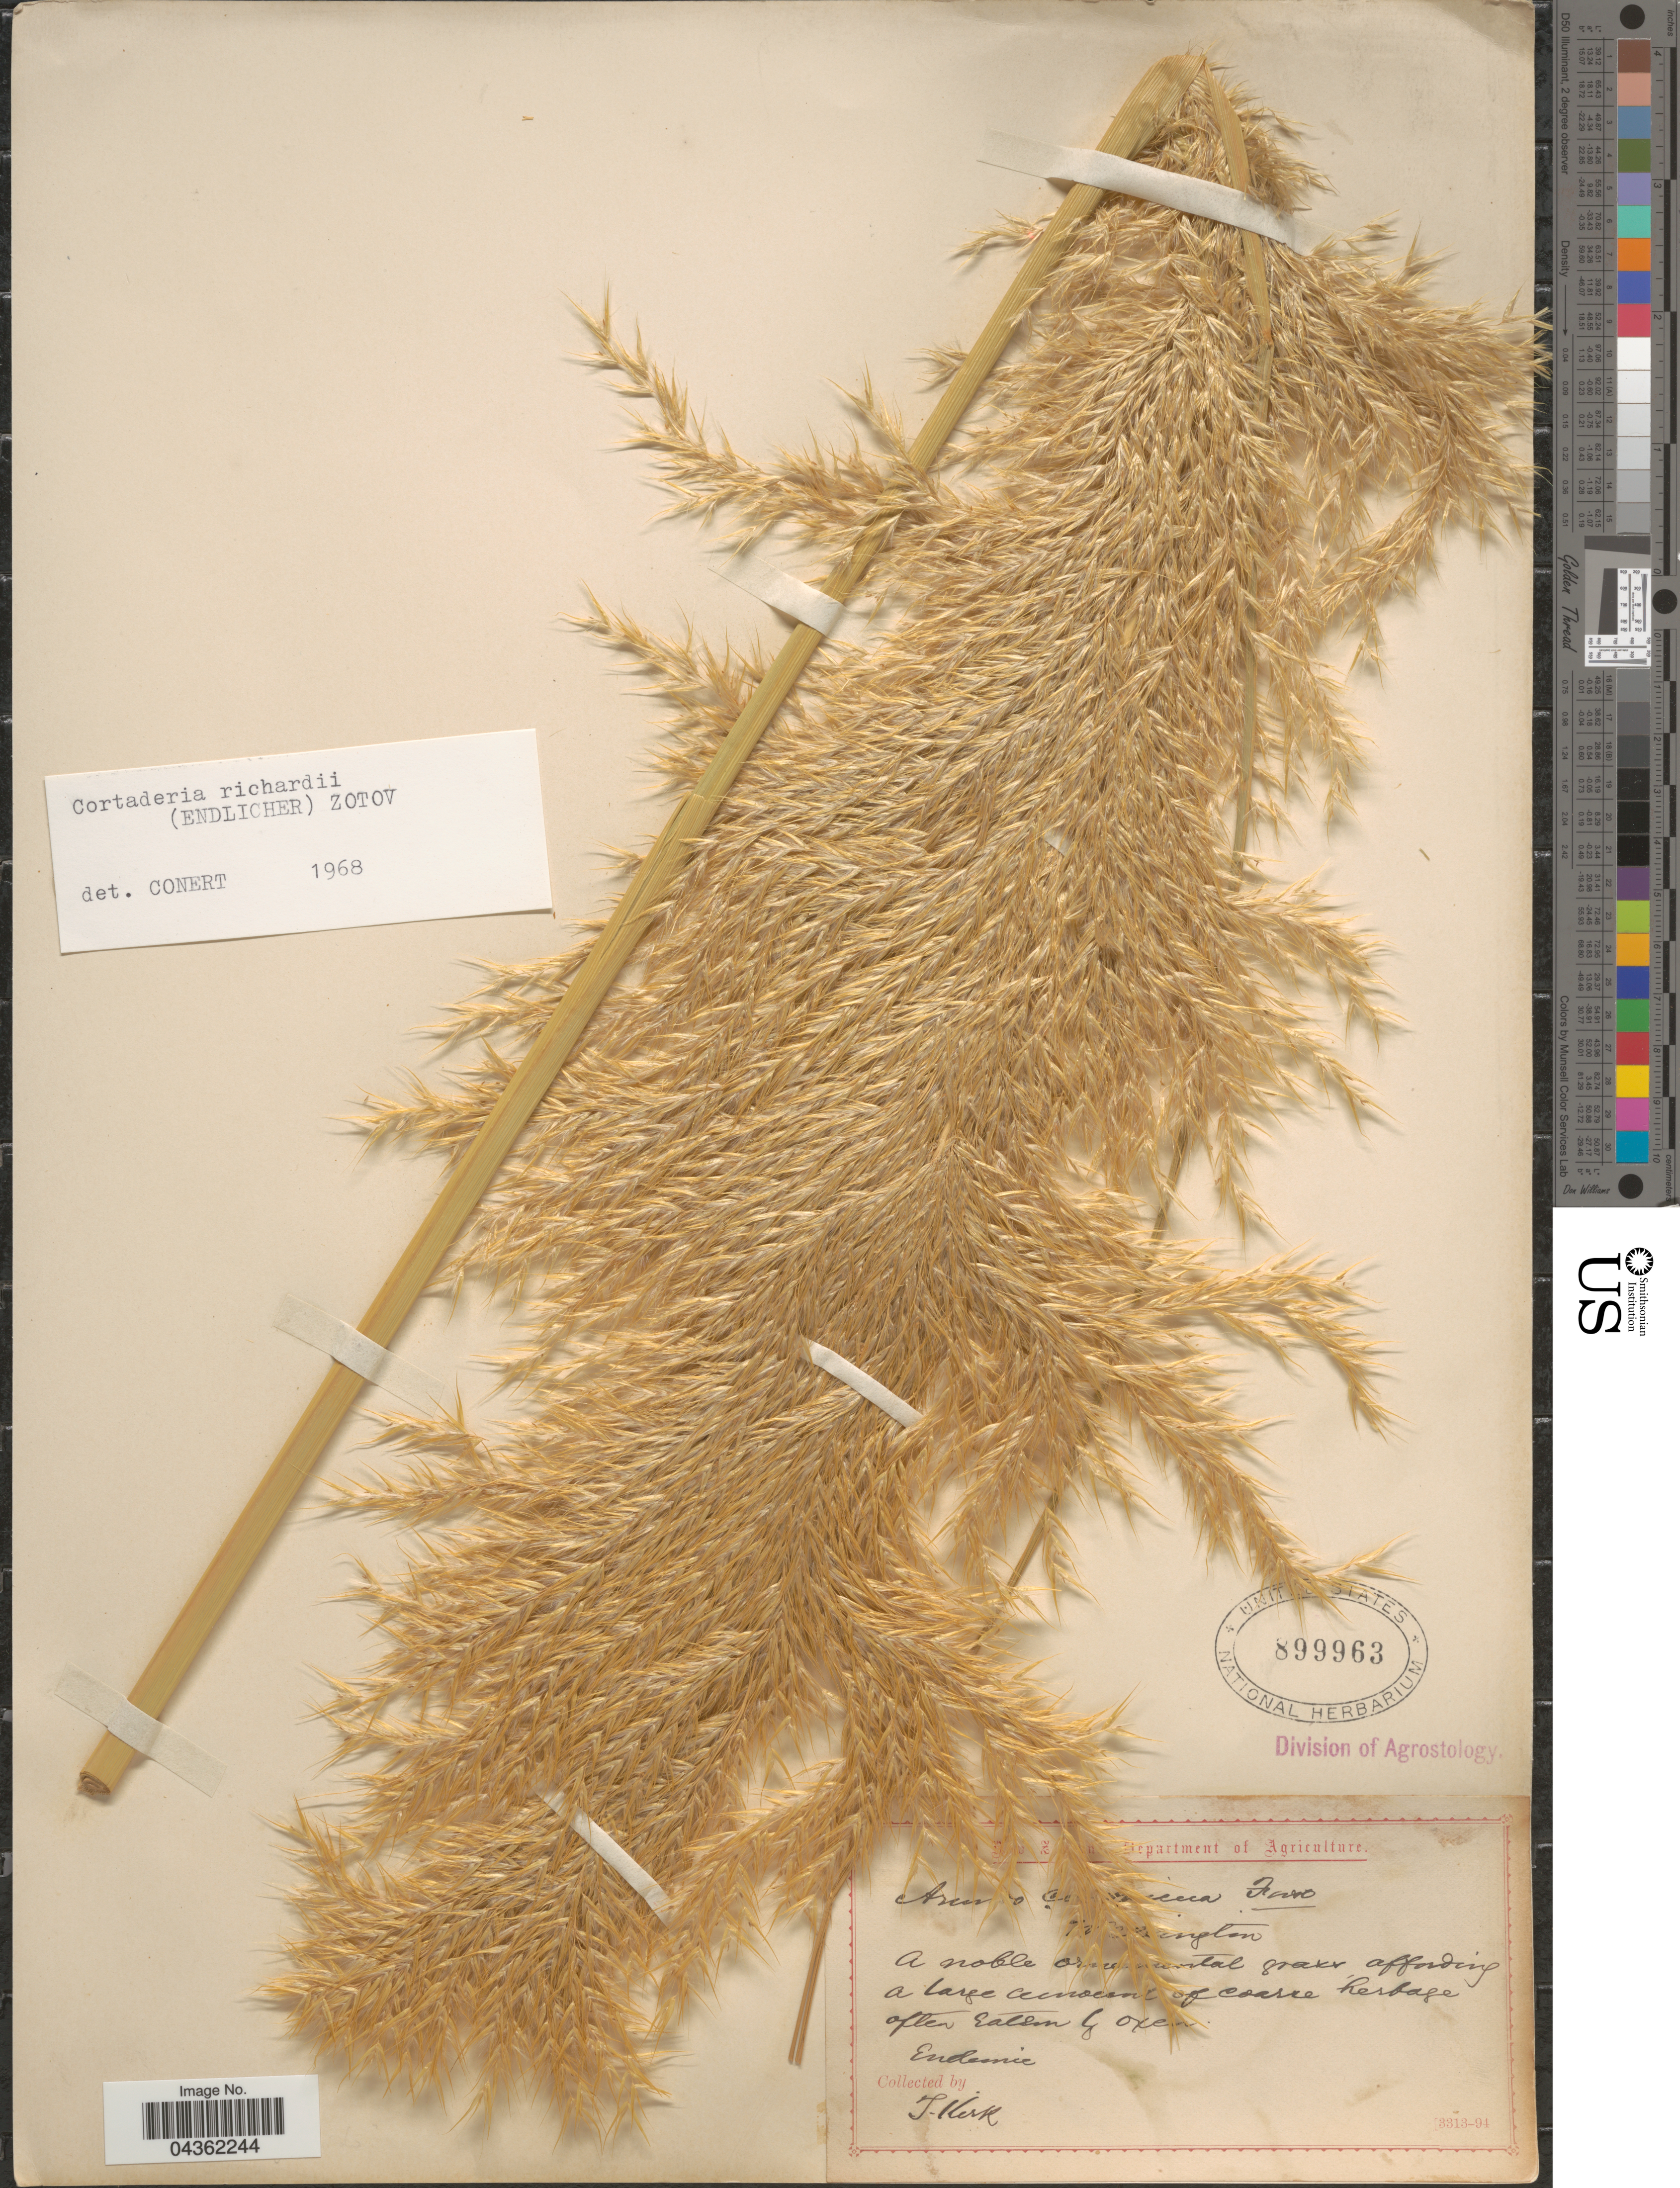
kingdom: Plantae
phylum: Tracheophyta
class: Liliopsida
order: Poales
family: Poaceae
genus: Austroderia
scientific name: Austroderia richardii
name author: (Endl.) N.P. Barker & H.P. Linder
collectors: J. Kirk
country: New Zealand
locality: [illegible text]intong.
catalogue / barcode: US 899963